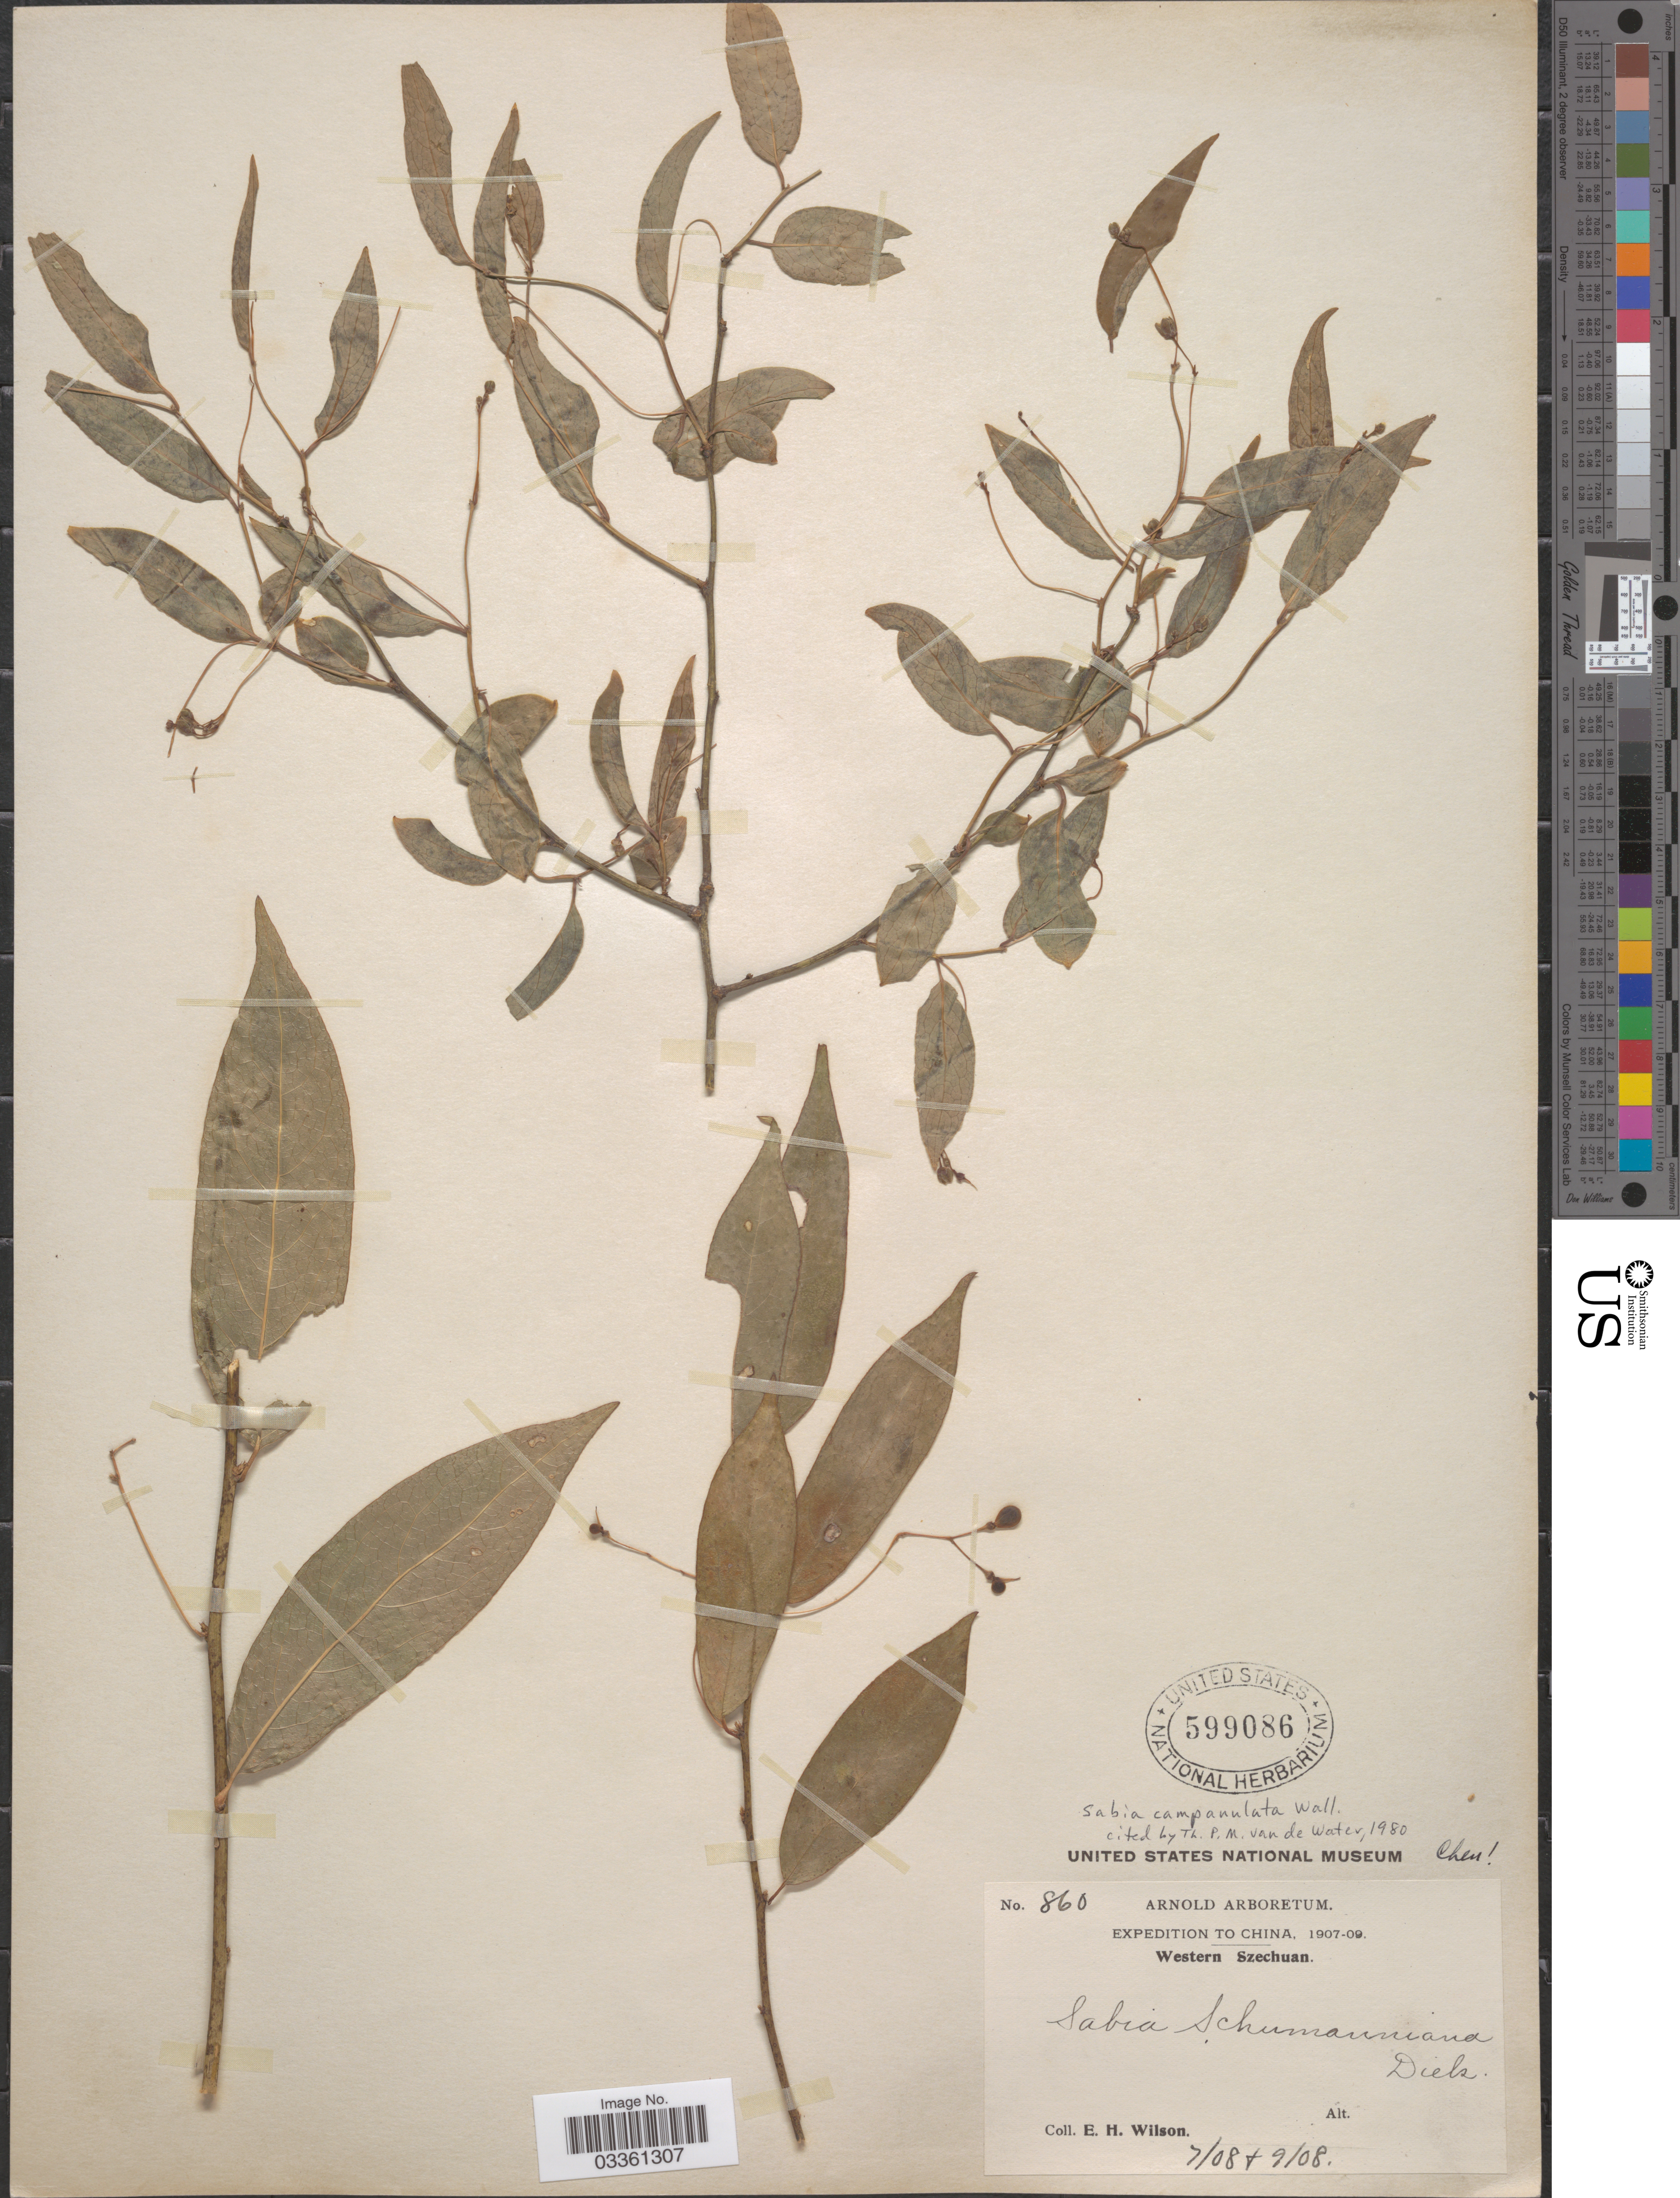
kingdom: Plantae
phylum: Tracheophyta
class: Magnoliopsida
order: Proteales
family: Sabiaceae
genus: Sabia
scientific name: Sabia campanulata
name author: Wall.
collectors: E. Wilson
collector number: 860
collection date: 1908-07/1908-09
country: China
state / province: Sichuan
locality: Western Szechuan.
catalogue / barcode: US 599086